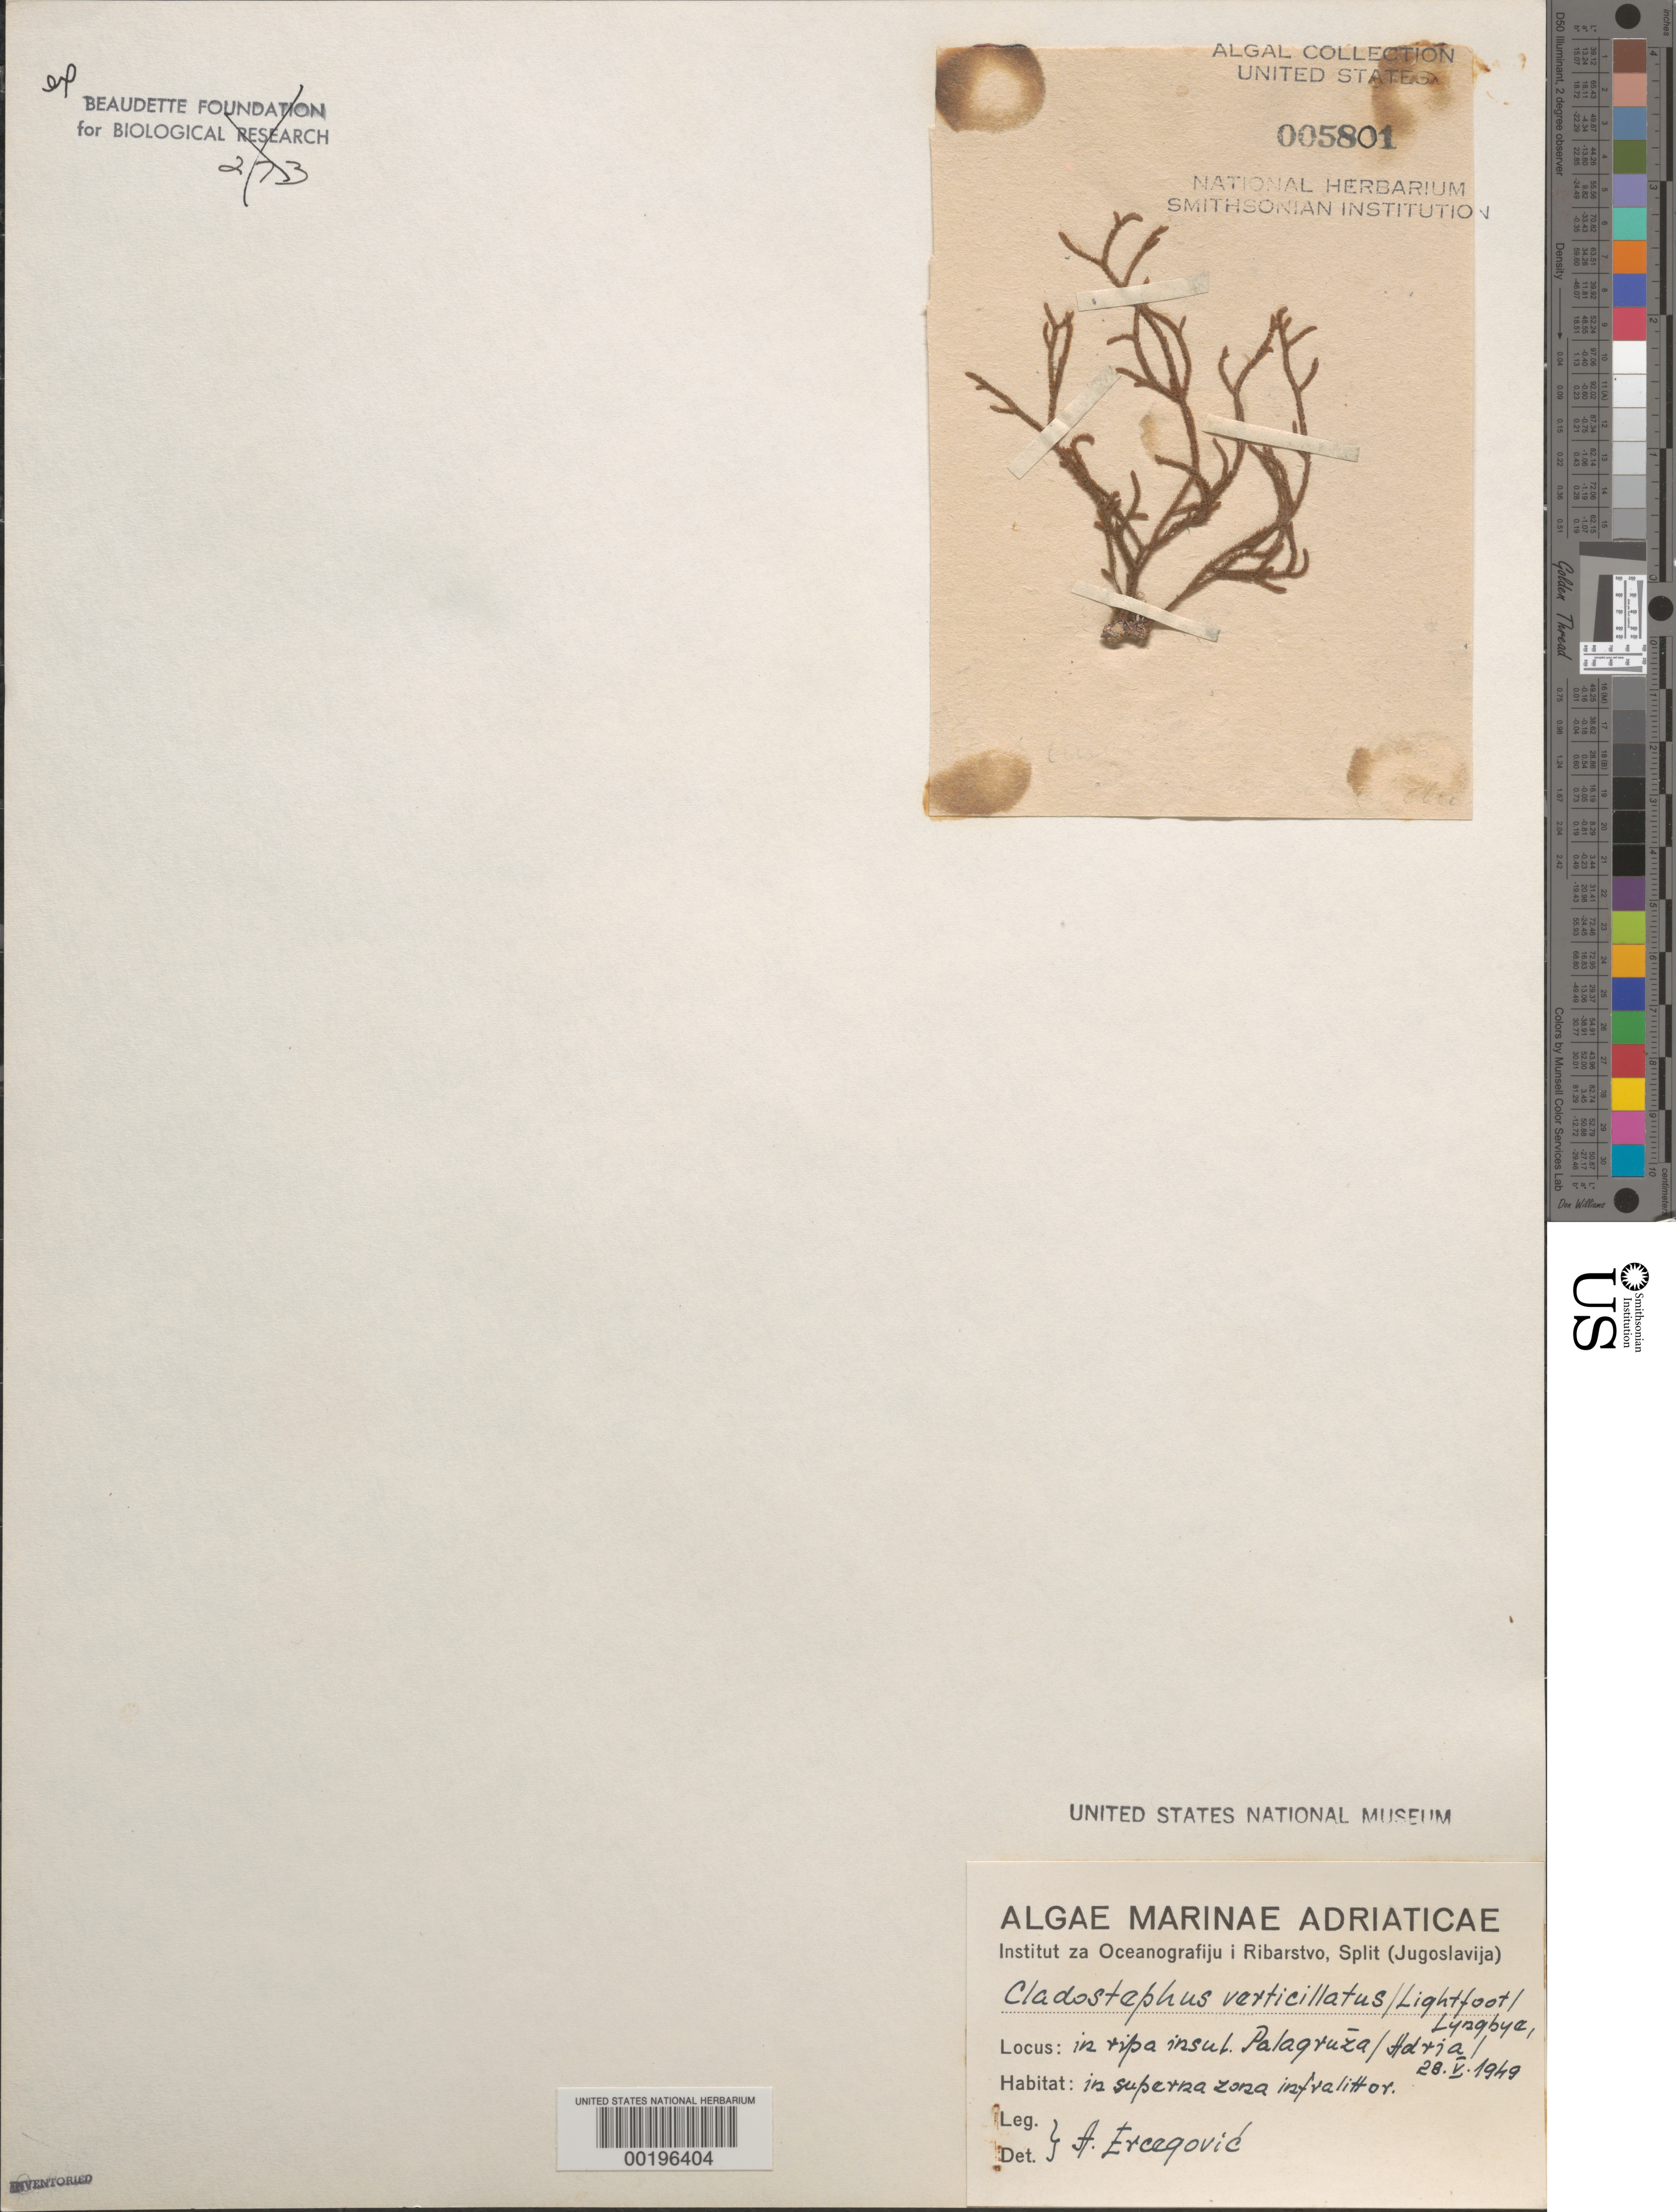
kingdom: Chromista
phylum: Ochrophyta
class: Phaeophyceae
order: Sphacelariales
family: Cladostephaceae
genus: Cladostephus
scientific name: Cladostephus hirsutus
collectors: A. Ercegovic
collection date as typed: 28 May 1949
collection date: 1949-05-28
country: Croatia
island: Palagruza Islands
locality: Adriatic Sea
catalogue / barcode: US 5801